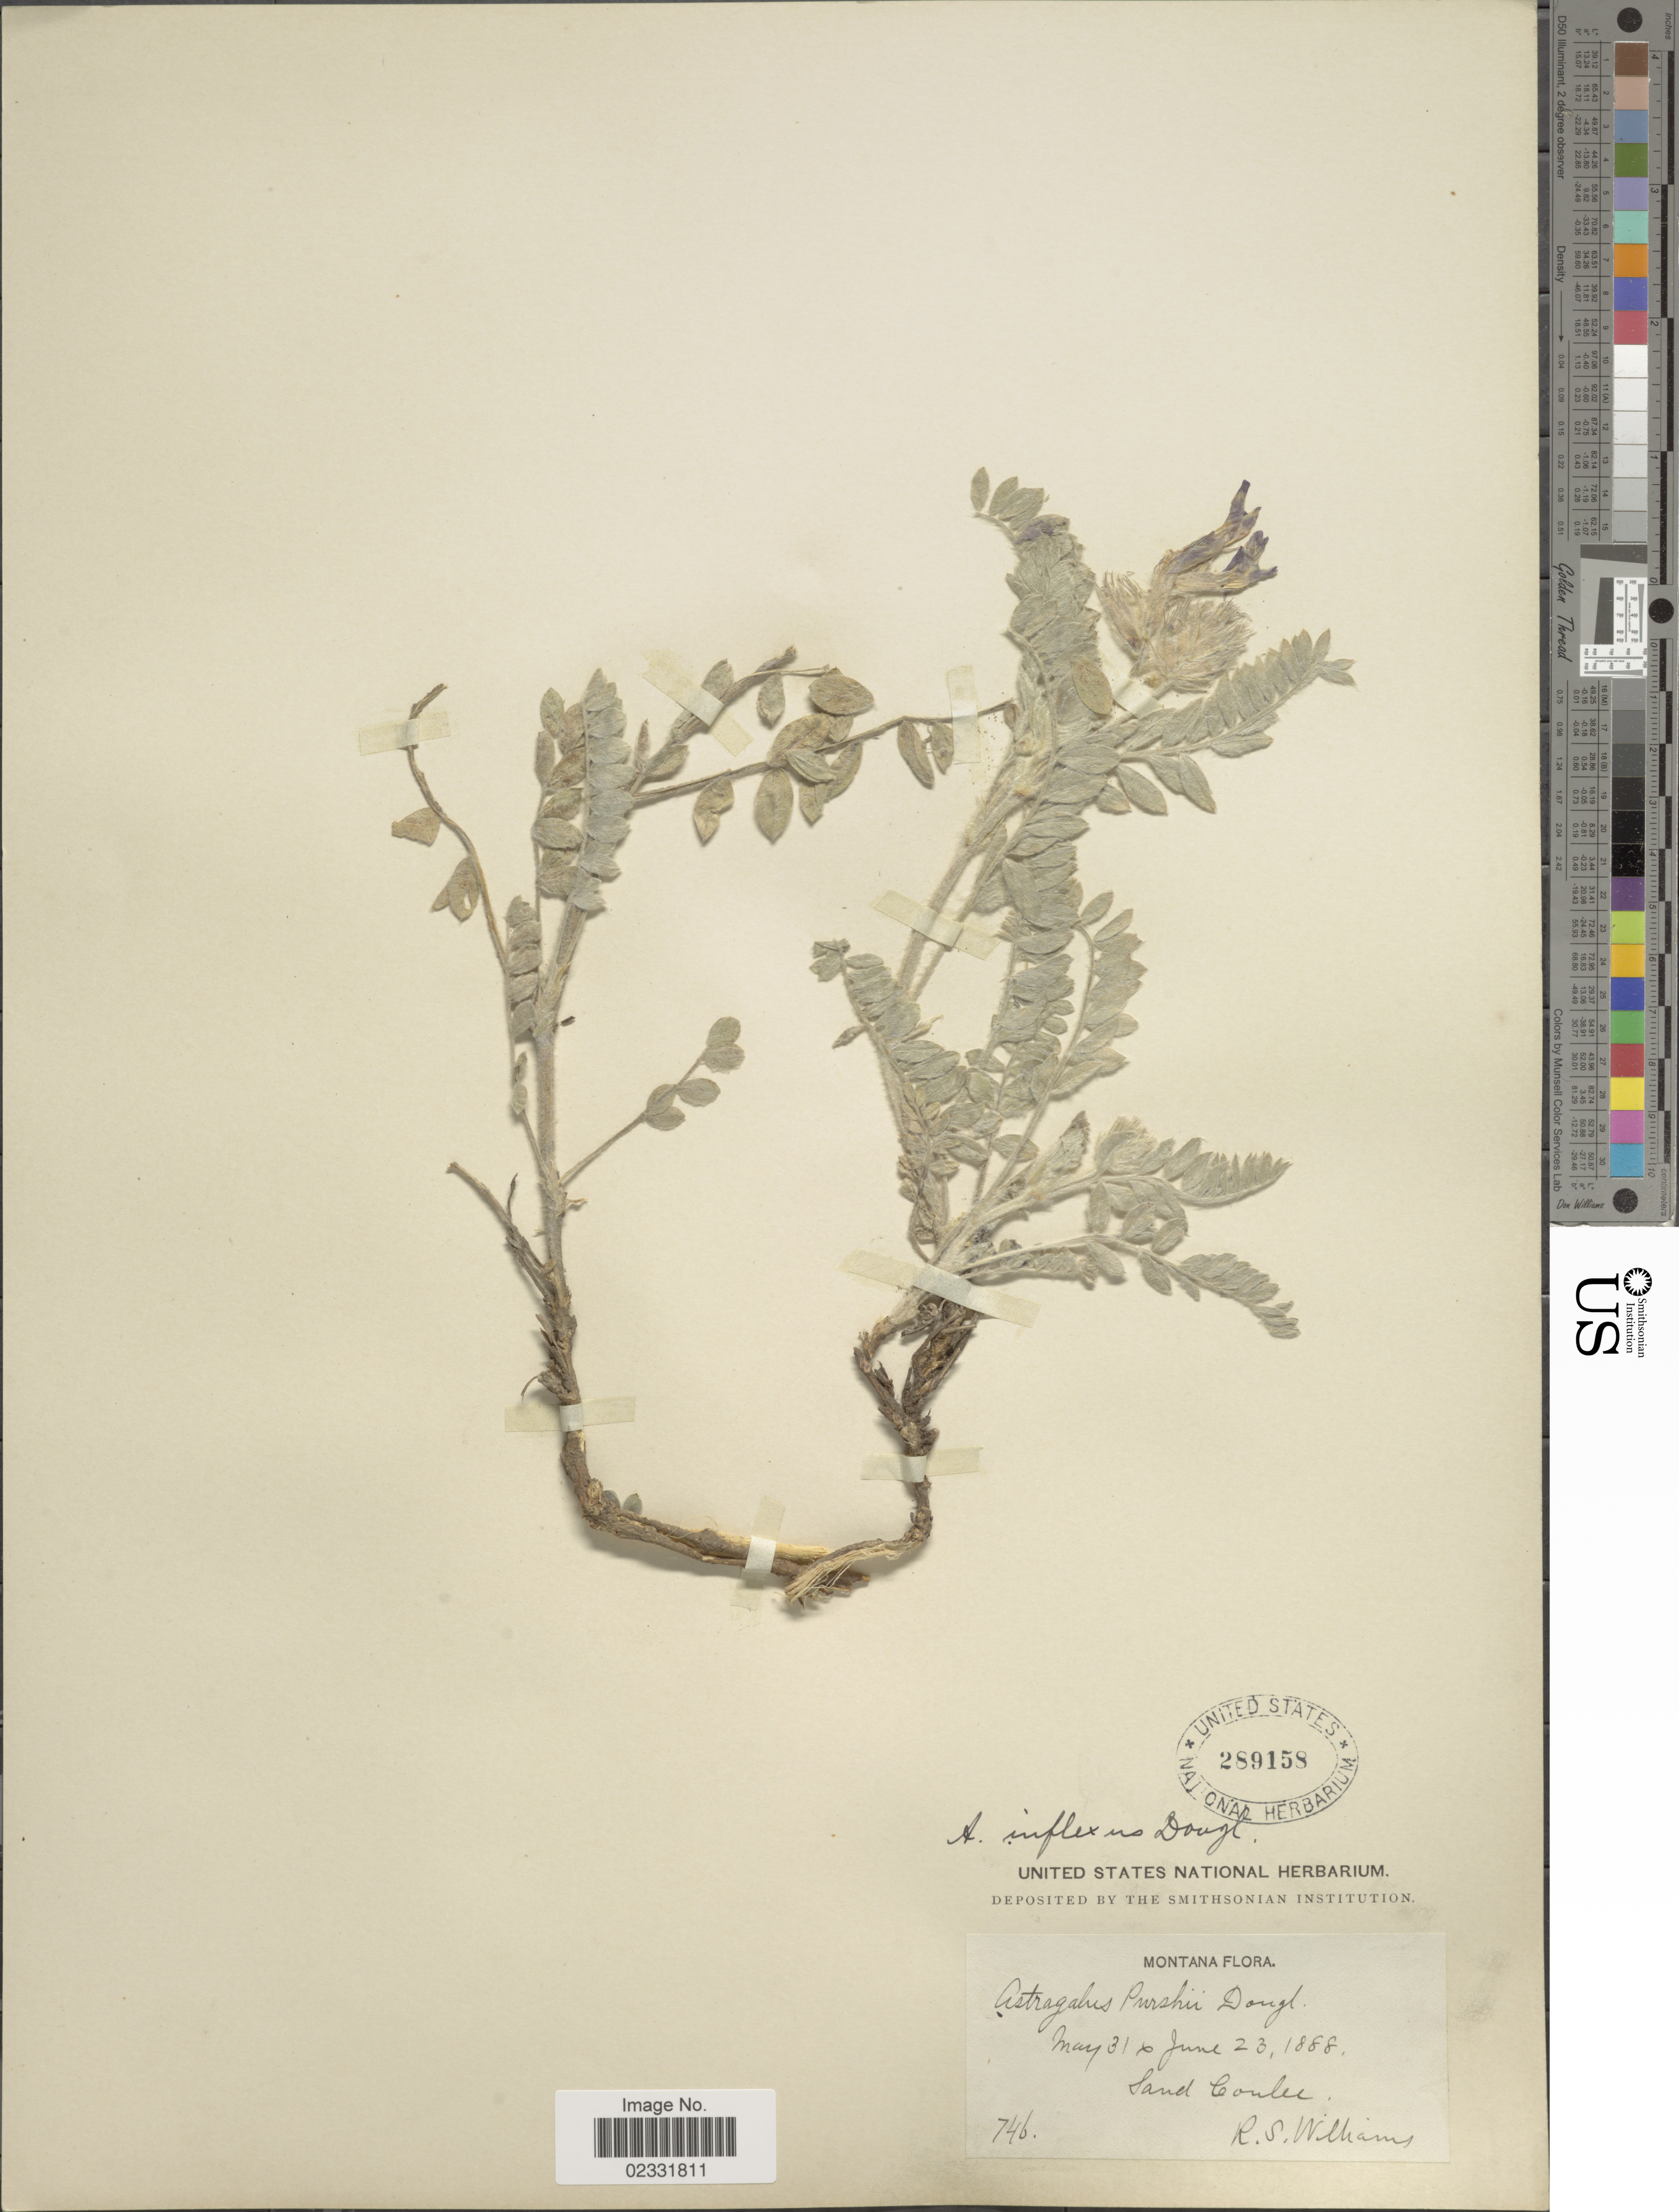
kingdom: Plantae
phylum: Tracheophyta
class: Magnoliopsida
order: Fabales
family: Fabaceae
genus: Astragalus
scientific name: Astragalus inflexus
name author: Douglas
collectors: R. S. Williams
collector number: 746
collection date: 1888-05-31/1888-06-23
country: United States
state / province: Montana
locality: Sand Coulee.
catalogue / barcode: US 289158